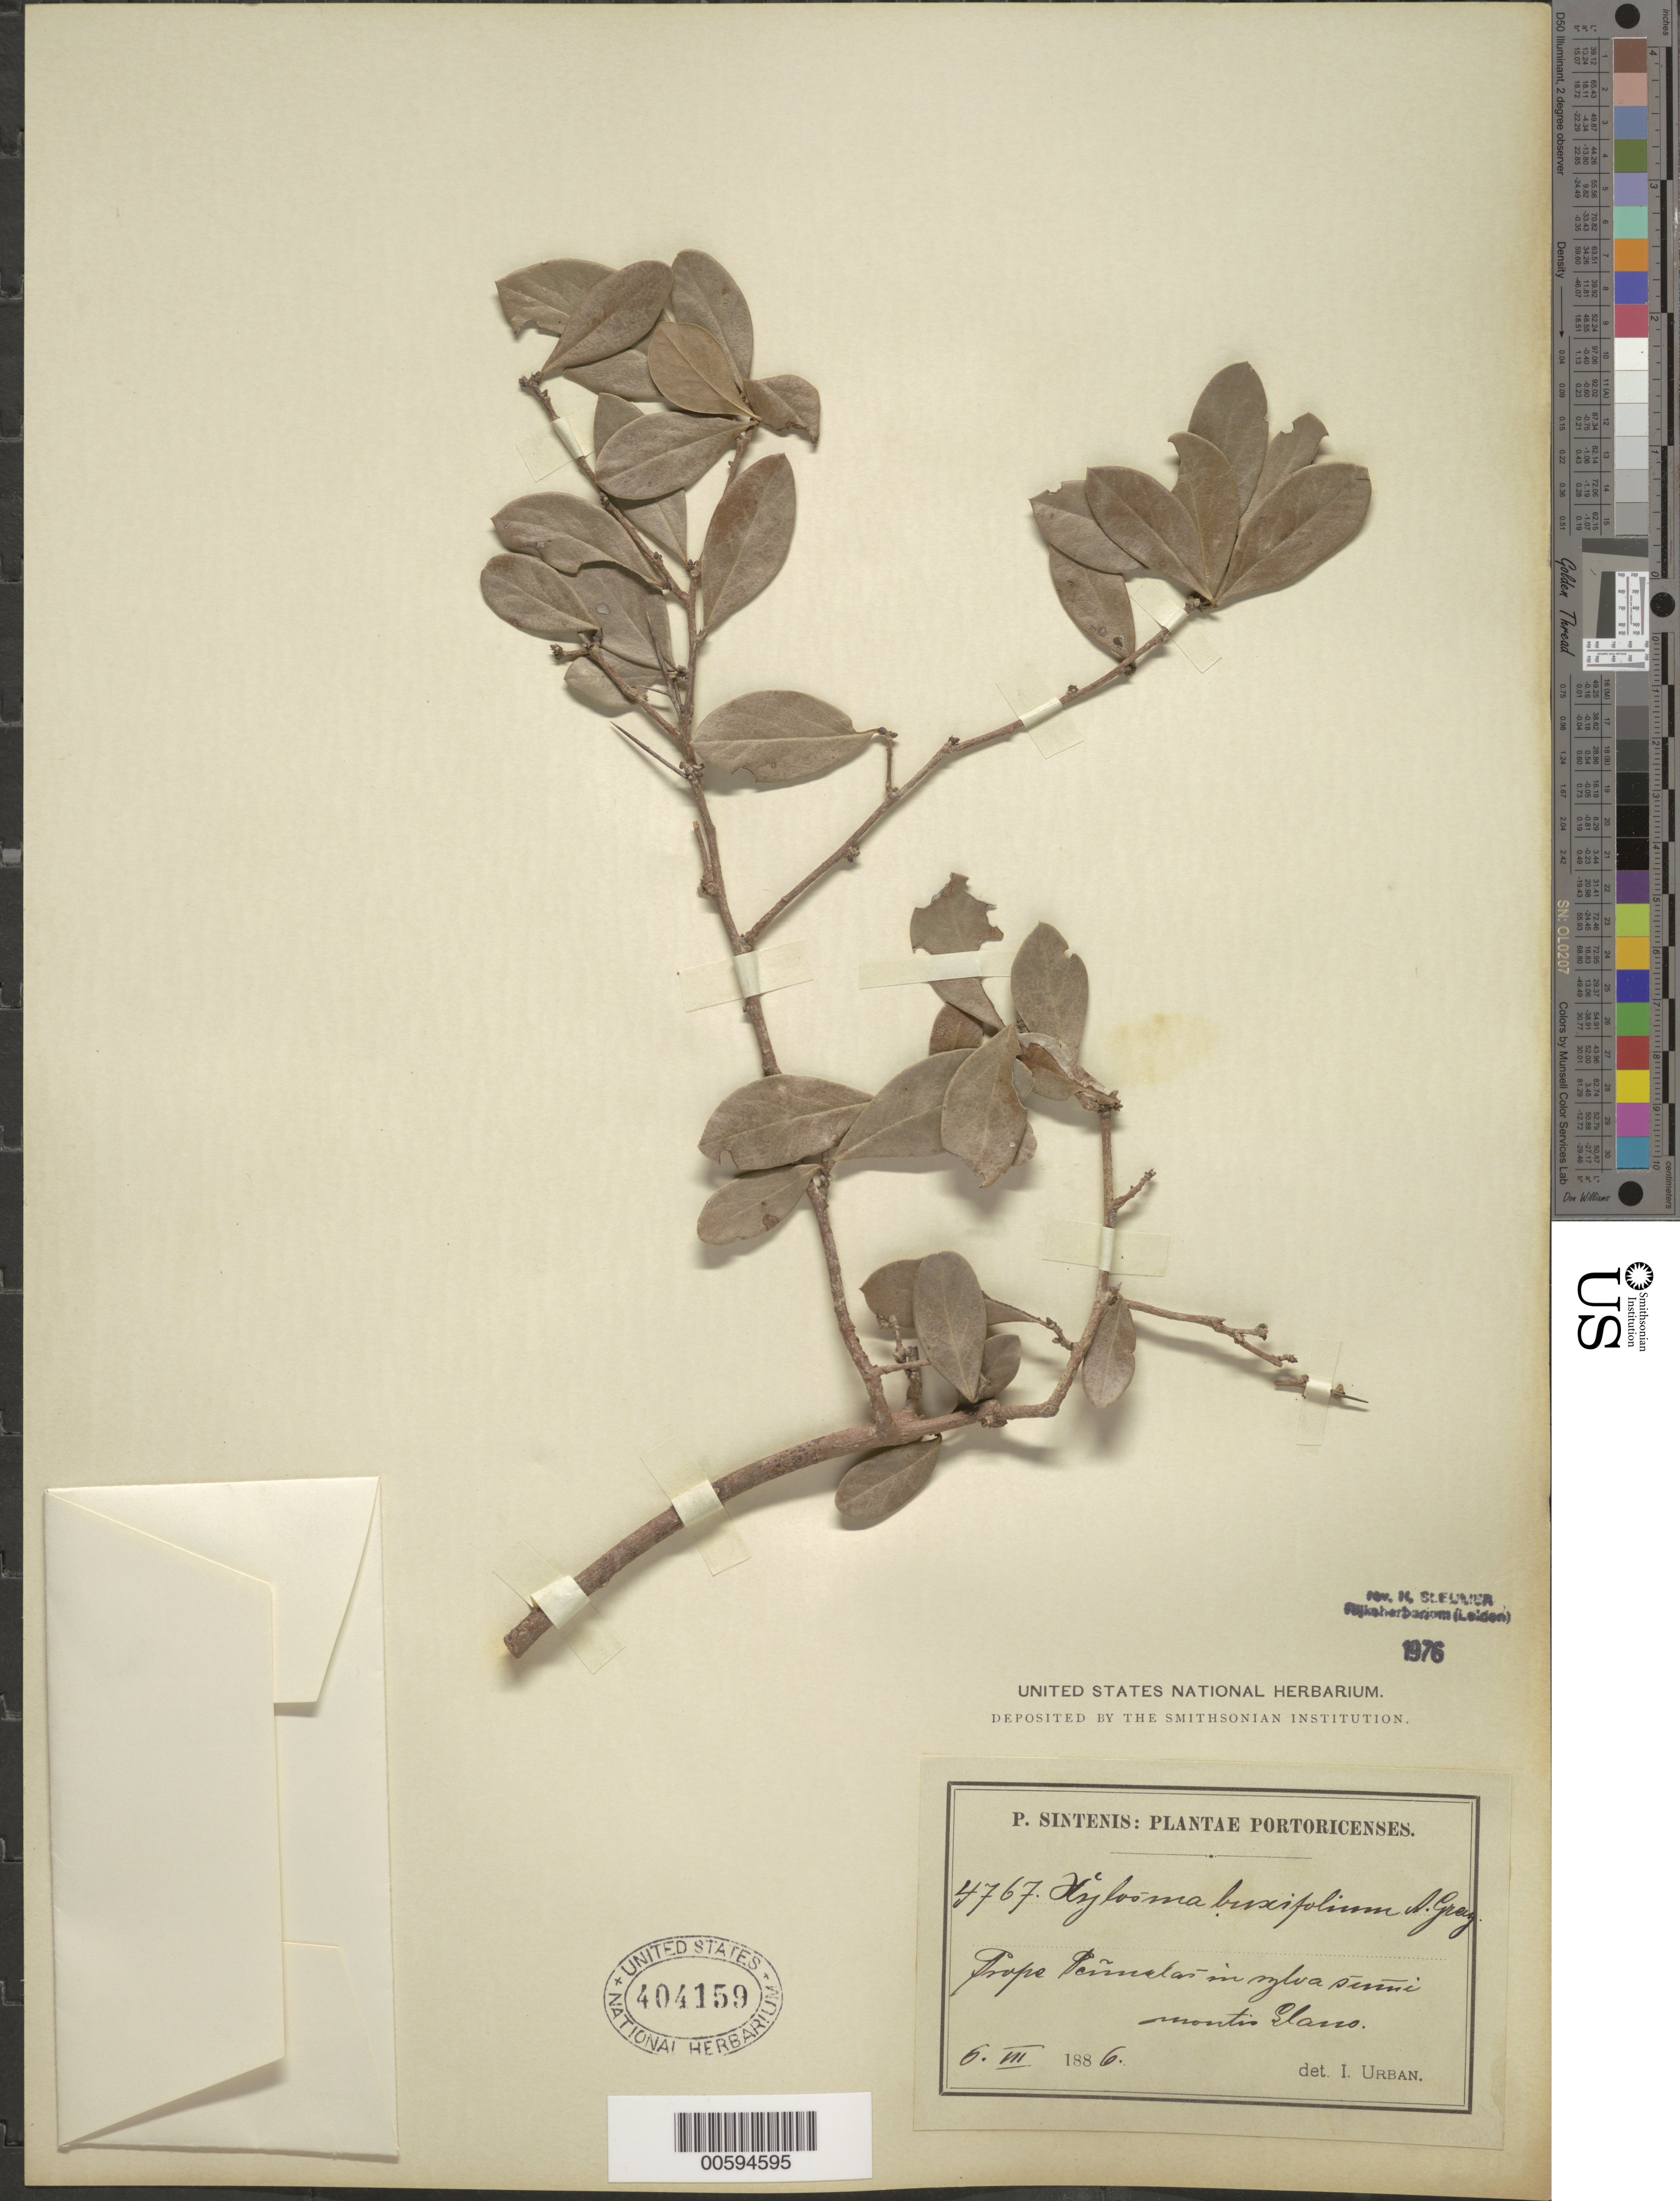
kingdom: Plantae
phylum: Tracheophyta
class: Magnoliopsida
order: Malpighiales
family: Salicaceae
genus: Xylosma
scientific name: Xylosma buxifolia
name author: A. Gray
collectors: P. Sintenis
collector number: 4767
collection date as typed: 06 Jul 1886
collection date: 1886-07-06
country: Puerto Rico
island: Greater Antilles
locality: Prope Peñuelas, in sylva summi montis Llano.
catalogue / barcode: US 404159